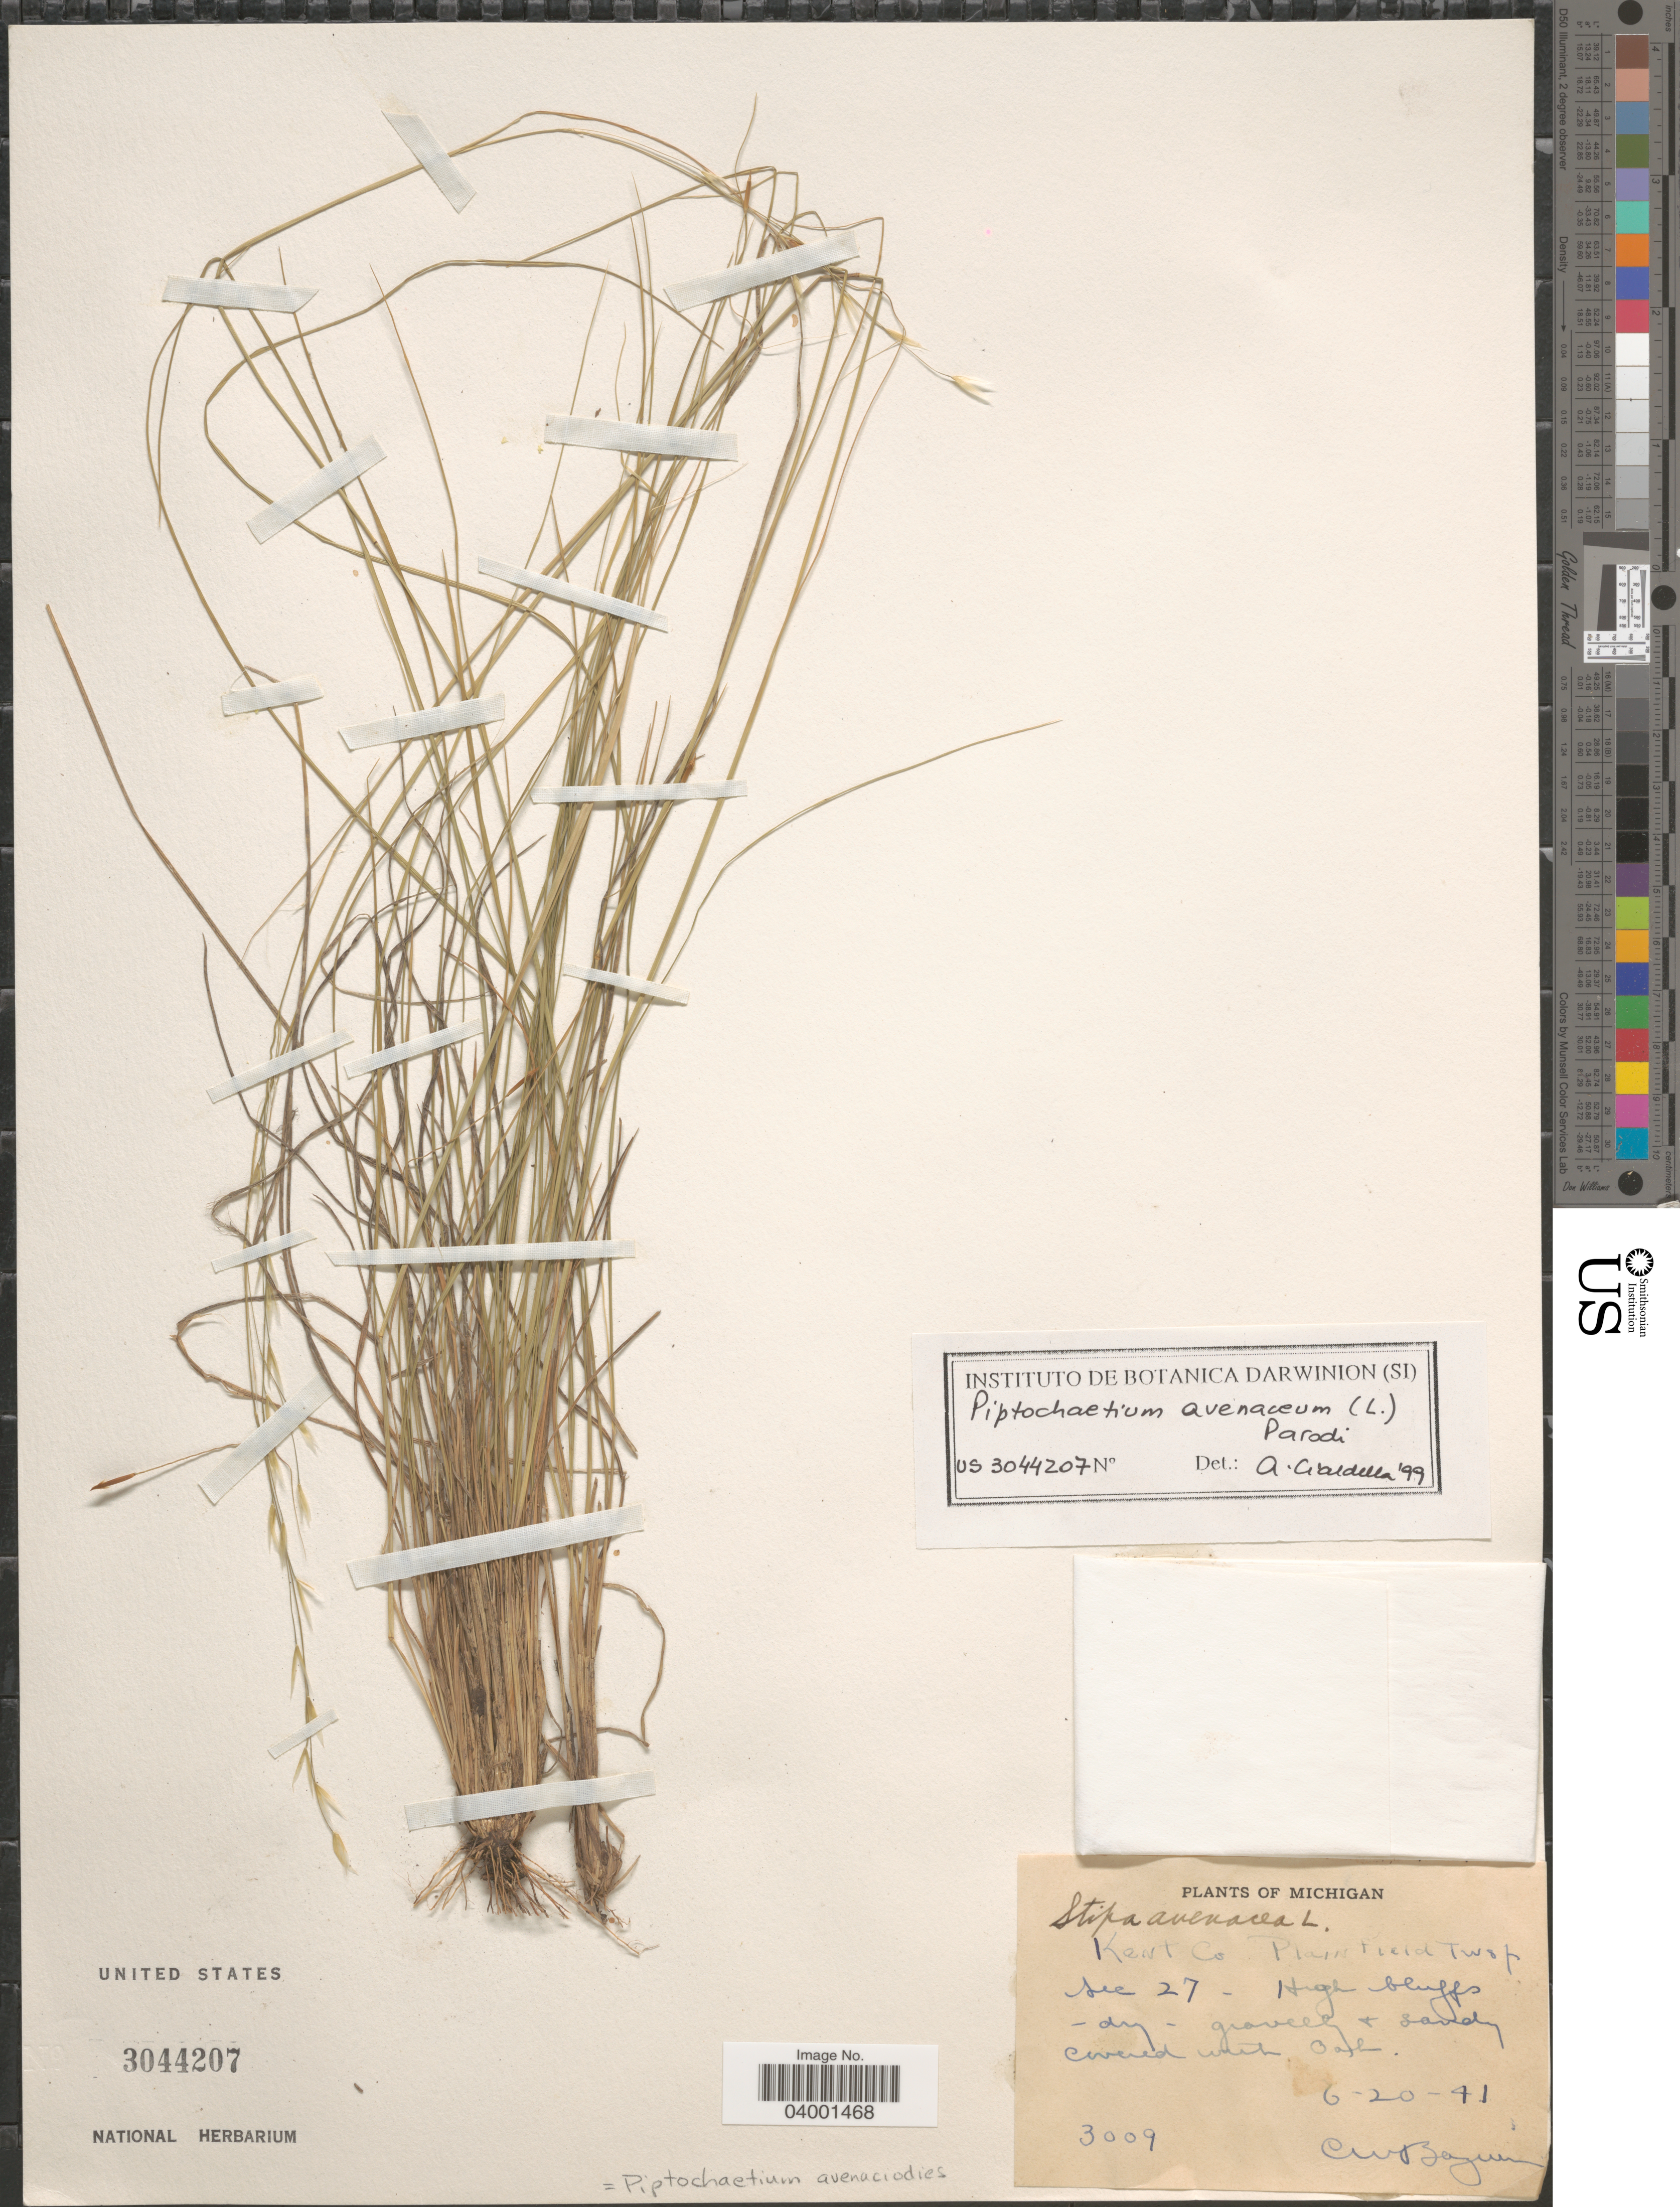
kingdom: Plantae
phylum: Tracheophyta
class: Liliopsida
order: Poales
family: Poaceae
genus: Piptochaetium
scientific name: Piptochaetium avenaceum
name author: (L.) Parodi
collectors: C. Bazuin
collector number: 3009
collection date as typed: Transcribed d/m/y: 20/6/41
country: United States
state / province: Michigan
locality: Kent Co. Plain Field Twsp. Sec 27 - High bluffs - dry - gravelly & sandy covered with oak.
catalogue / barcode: US 3044207